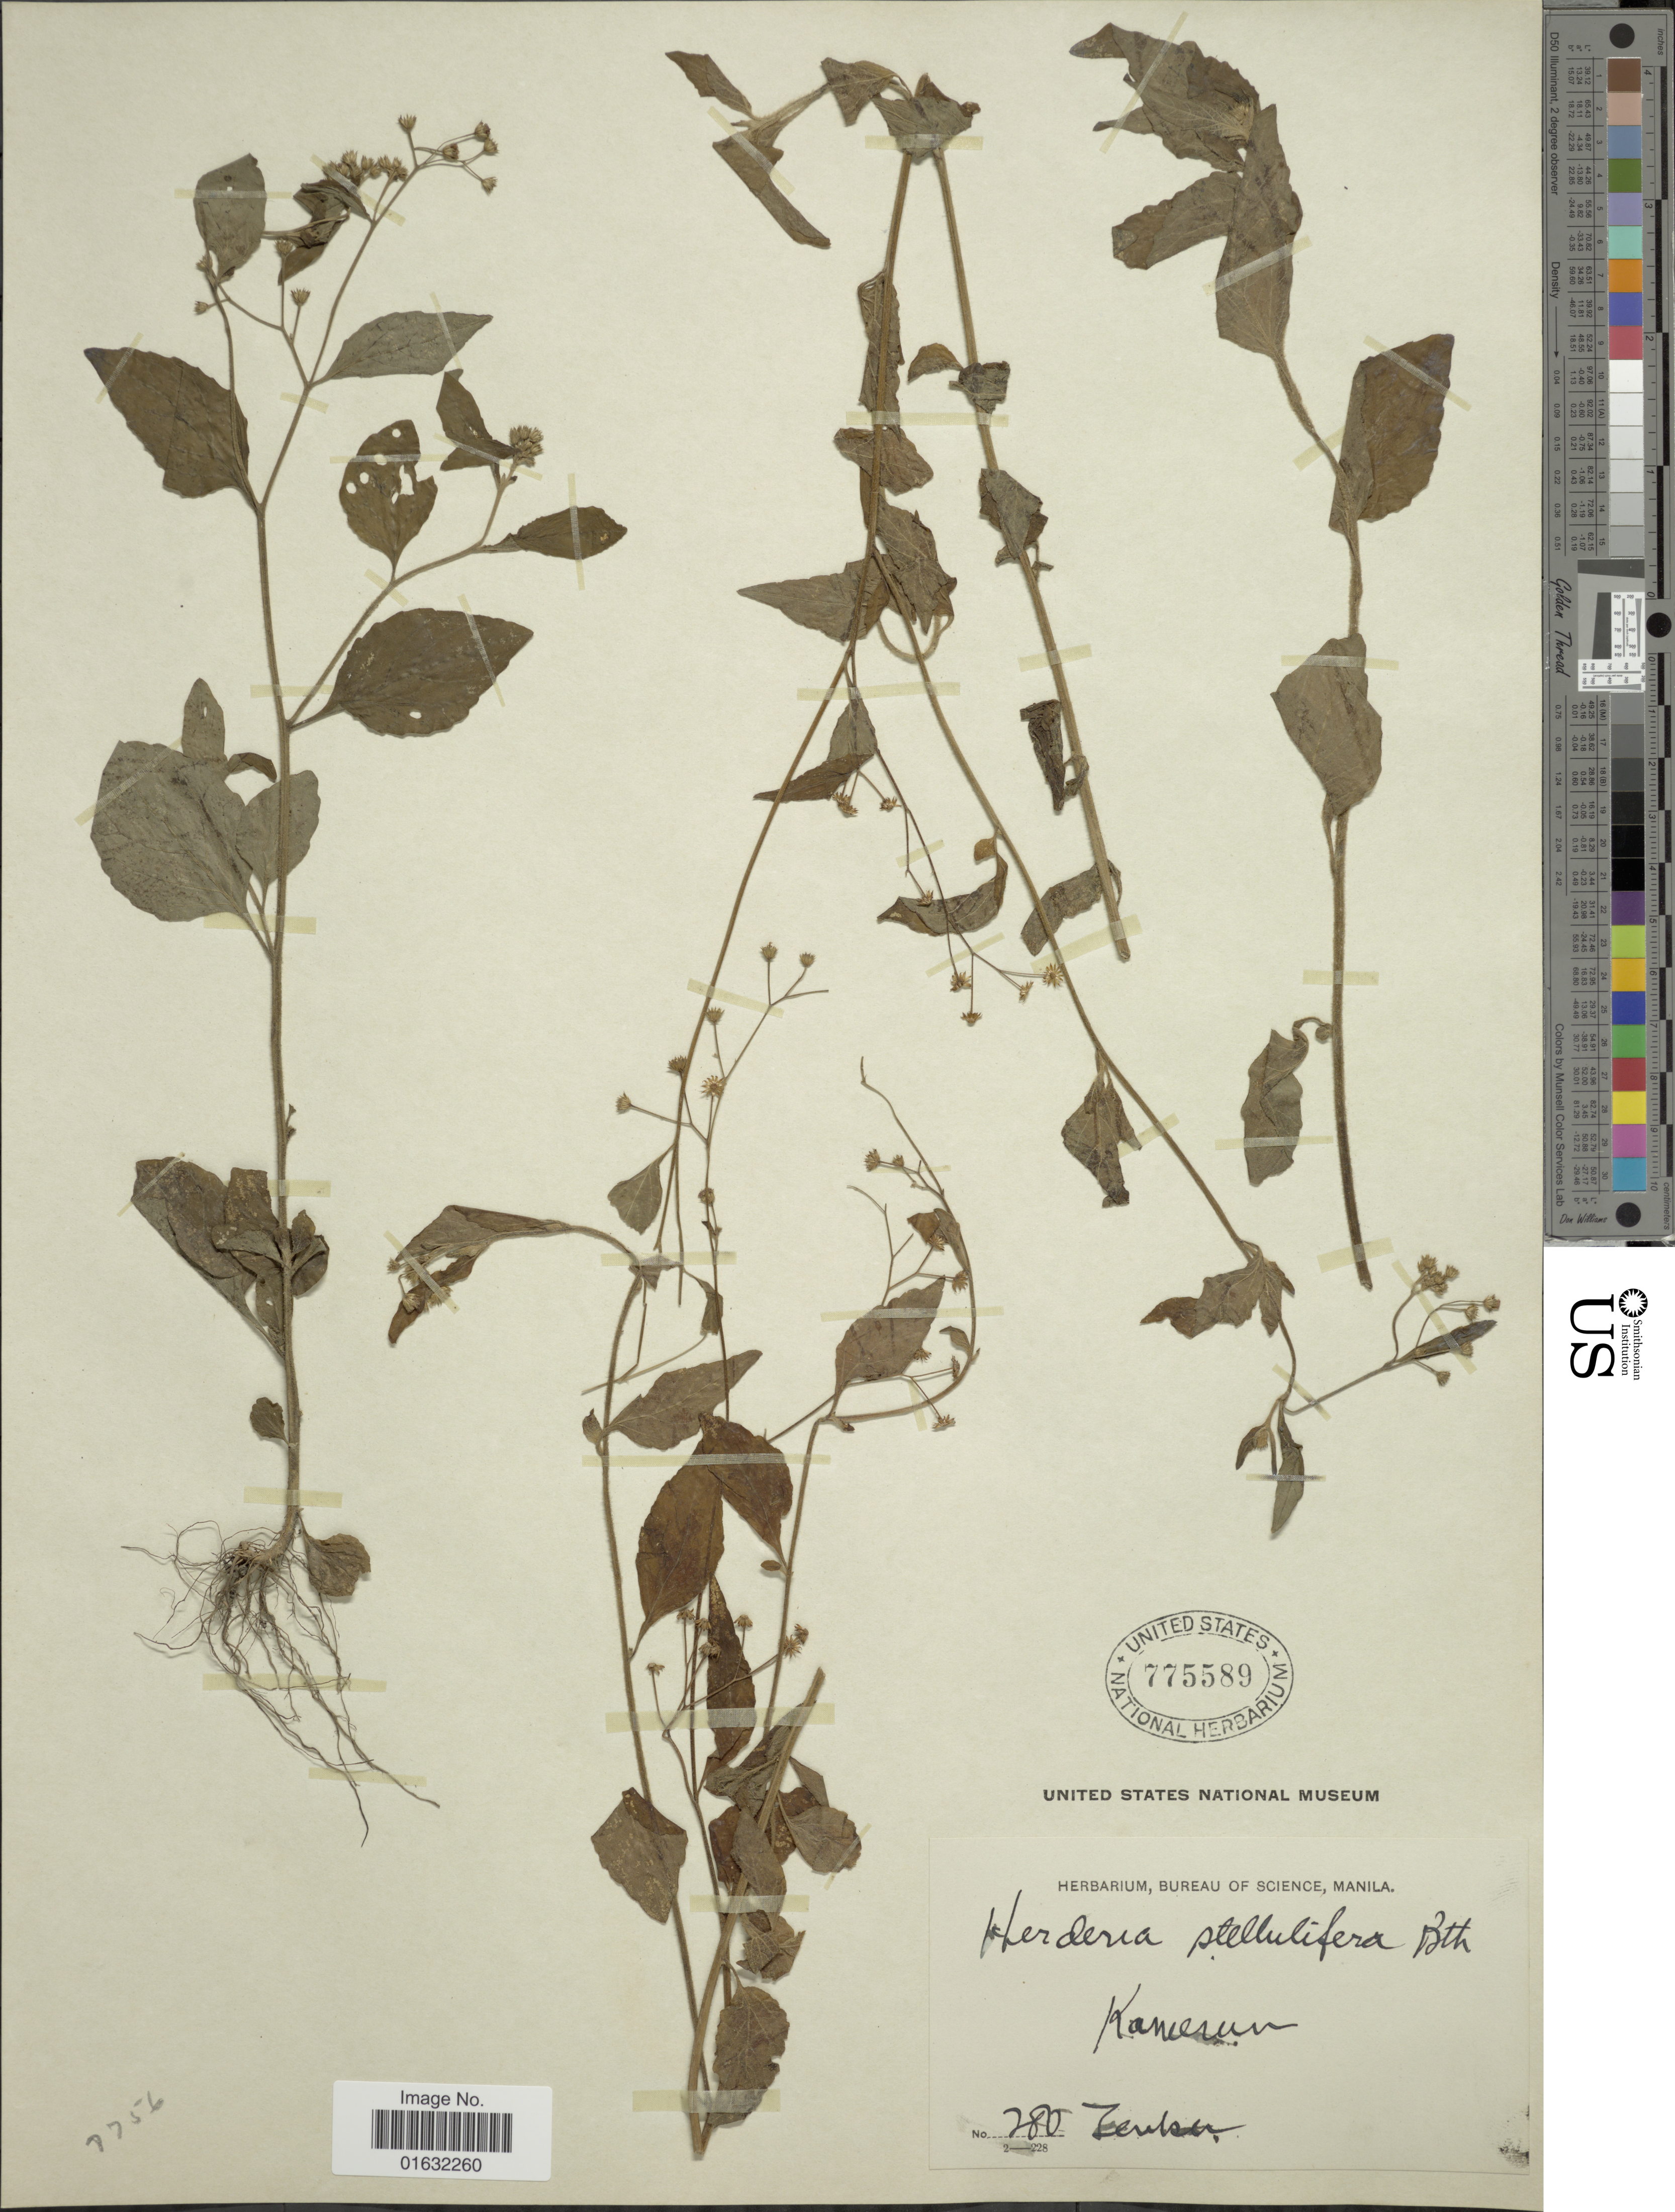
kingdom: Plantae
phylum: Tracheophyta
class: Magnoliopsida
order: Asterales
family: Asteraceae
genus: Cyanthillium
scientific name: Cyanthillium stelluliferum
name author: (Benth.) H. Rob.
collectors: Zenker, --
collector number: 280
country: Cameroon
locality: Kamerun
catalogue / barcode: US 775589